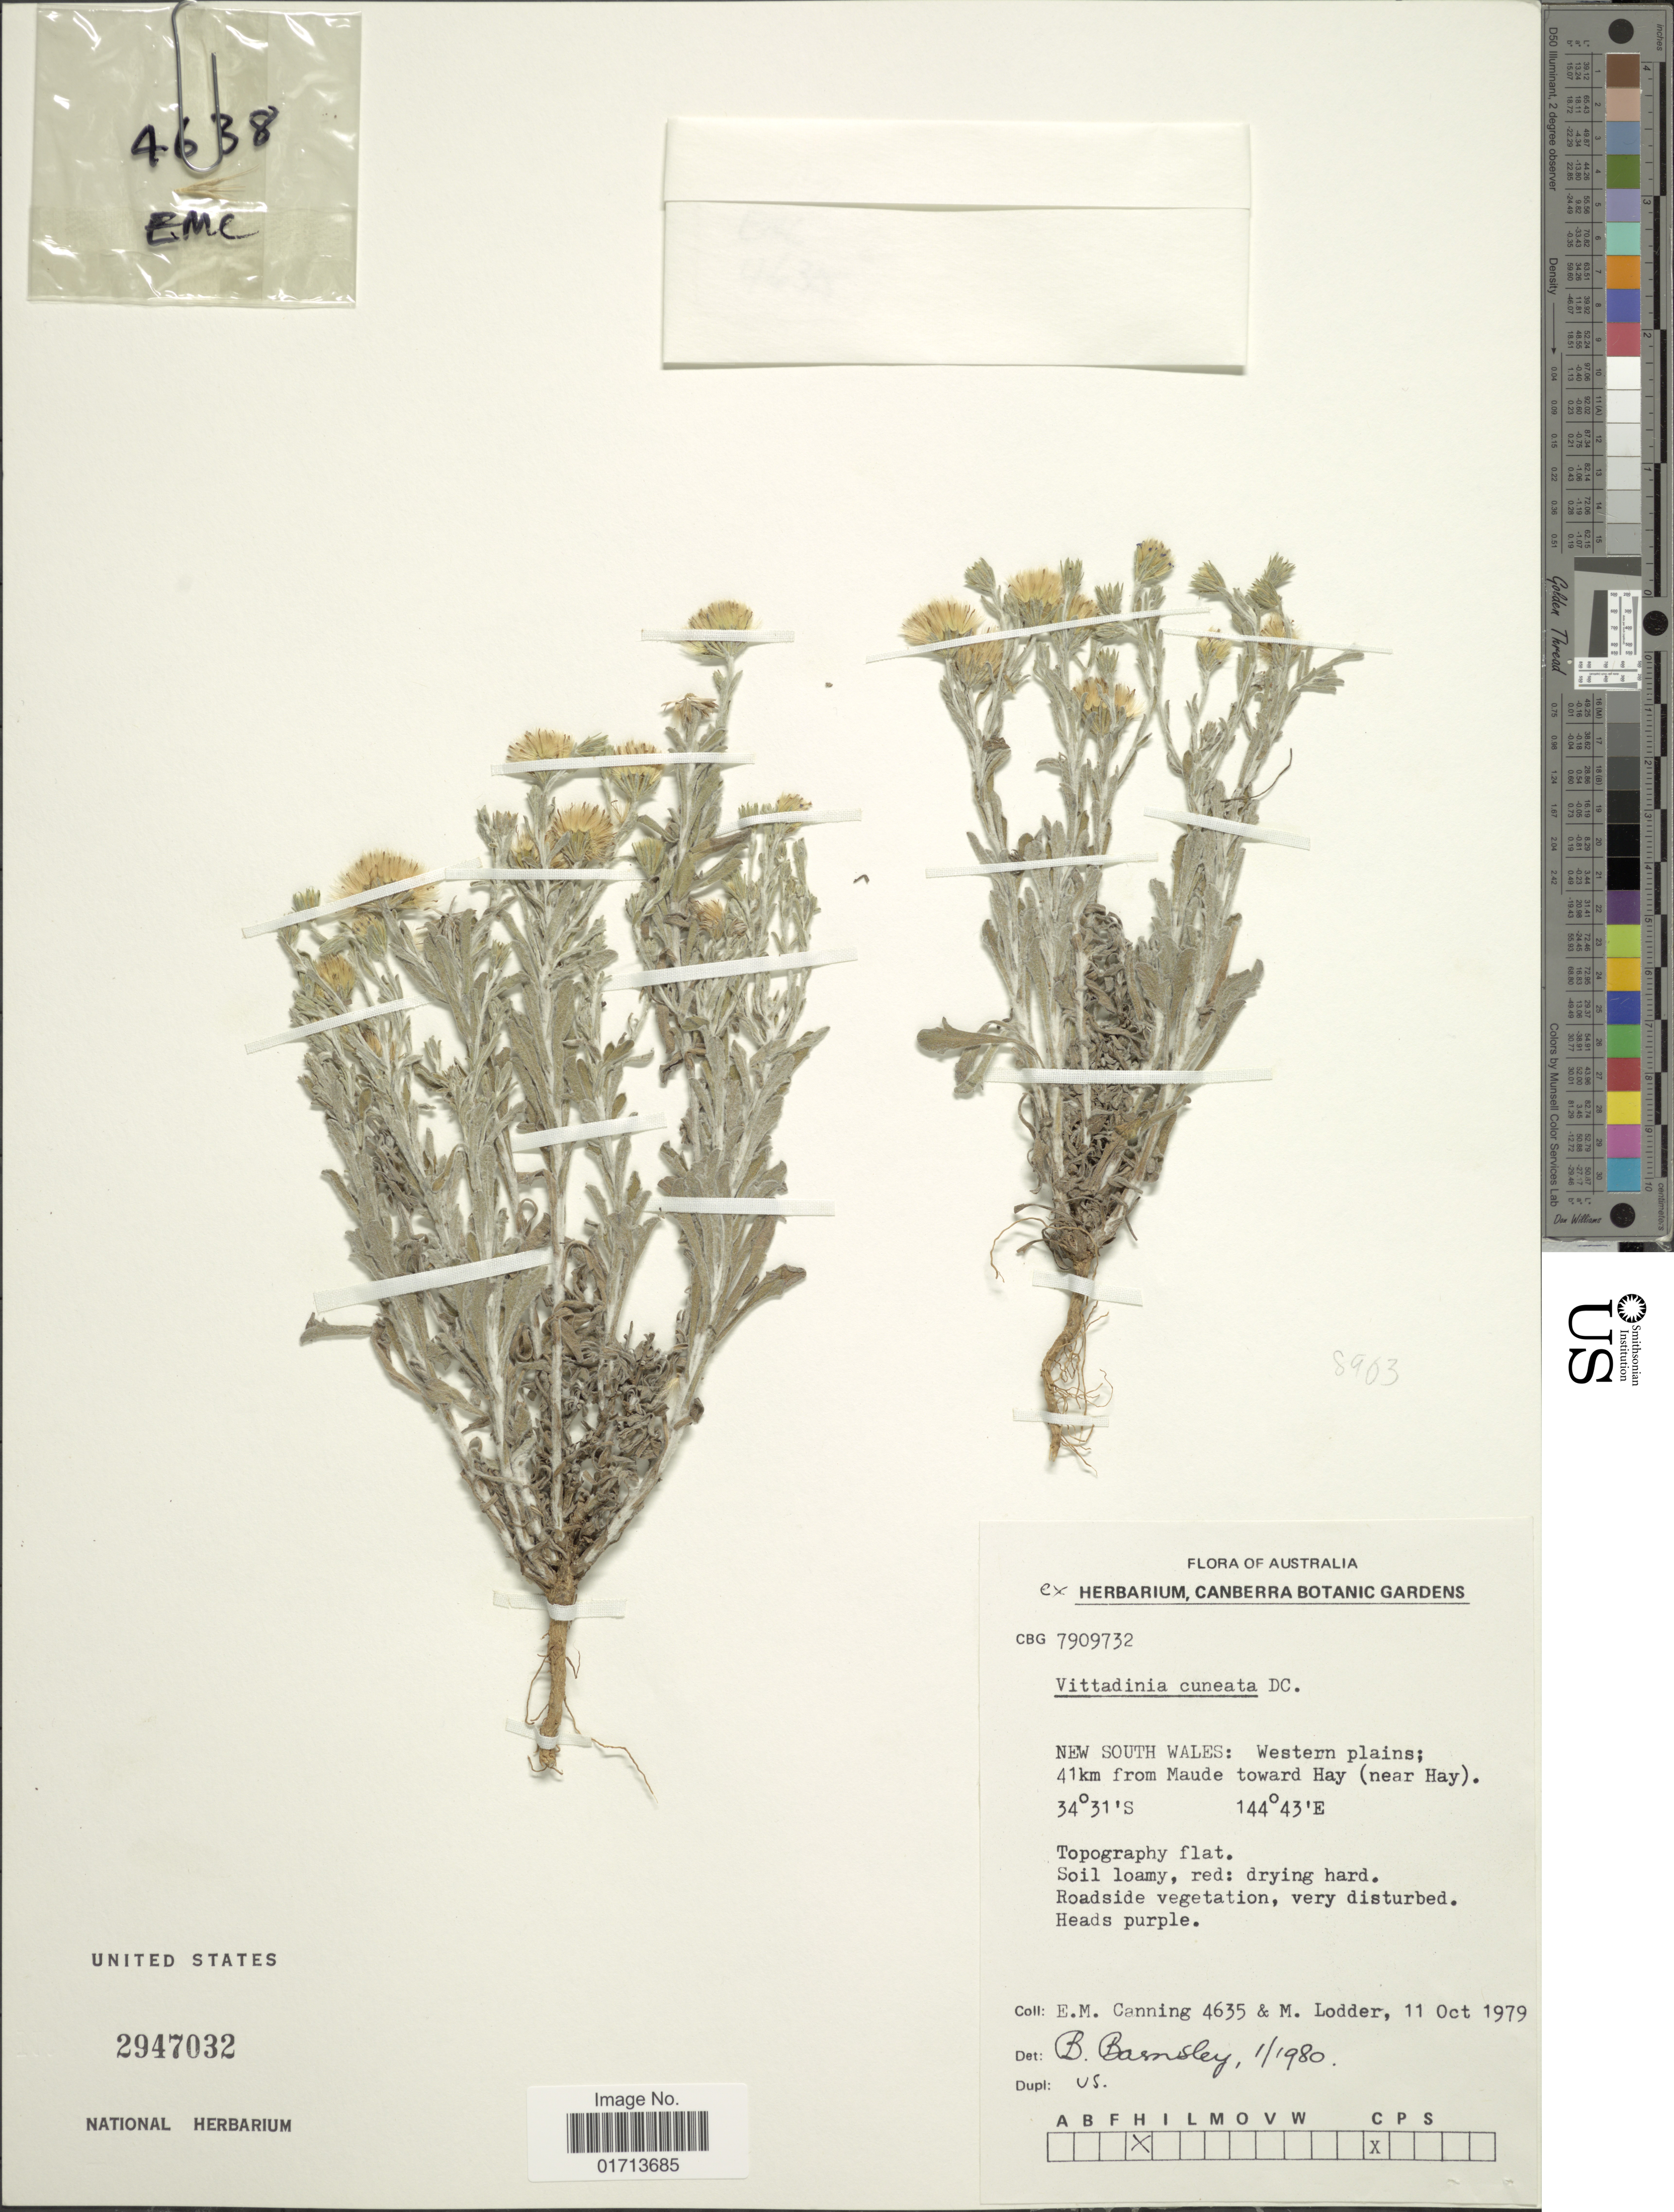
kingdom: Plantae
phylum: Tracheophyta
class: Magnoliopsida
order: Asterales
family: Asteraceae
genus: Vittadinia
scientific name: Vittadinia cuneata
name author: DC.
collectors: E. Canning & M. Lodder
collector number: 4635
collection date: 1979-10-11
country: Australia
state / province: New South Wales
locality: Western plains, 41km from Maude toward Hay (near Hay)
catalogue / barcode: US 2947032